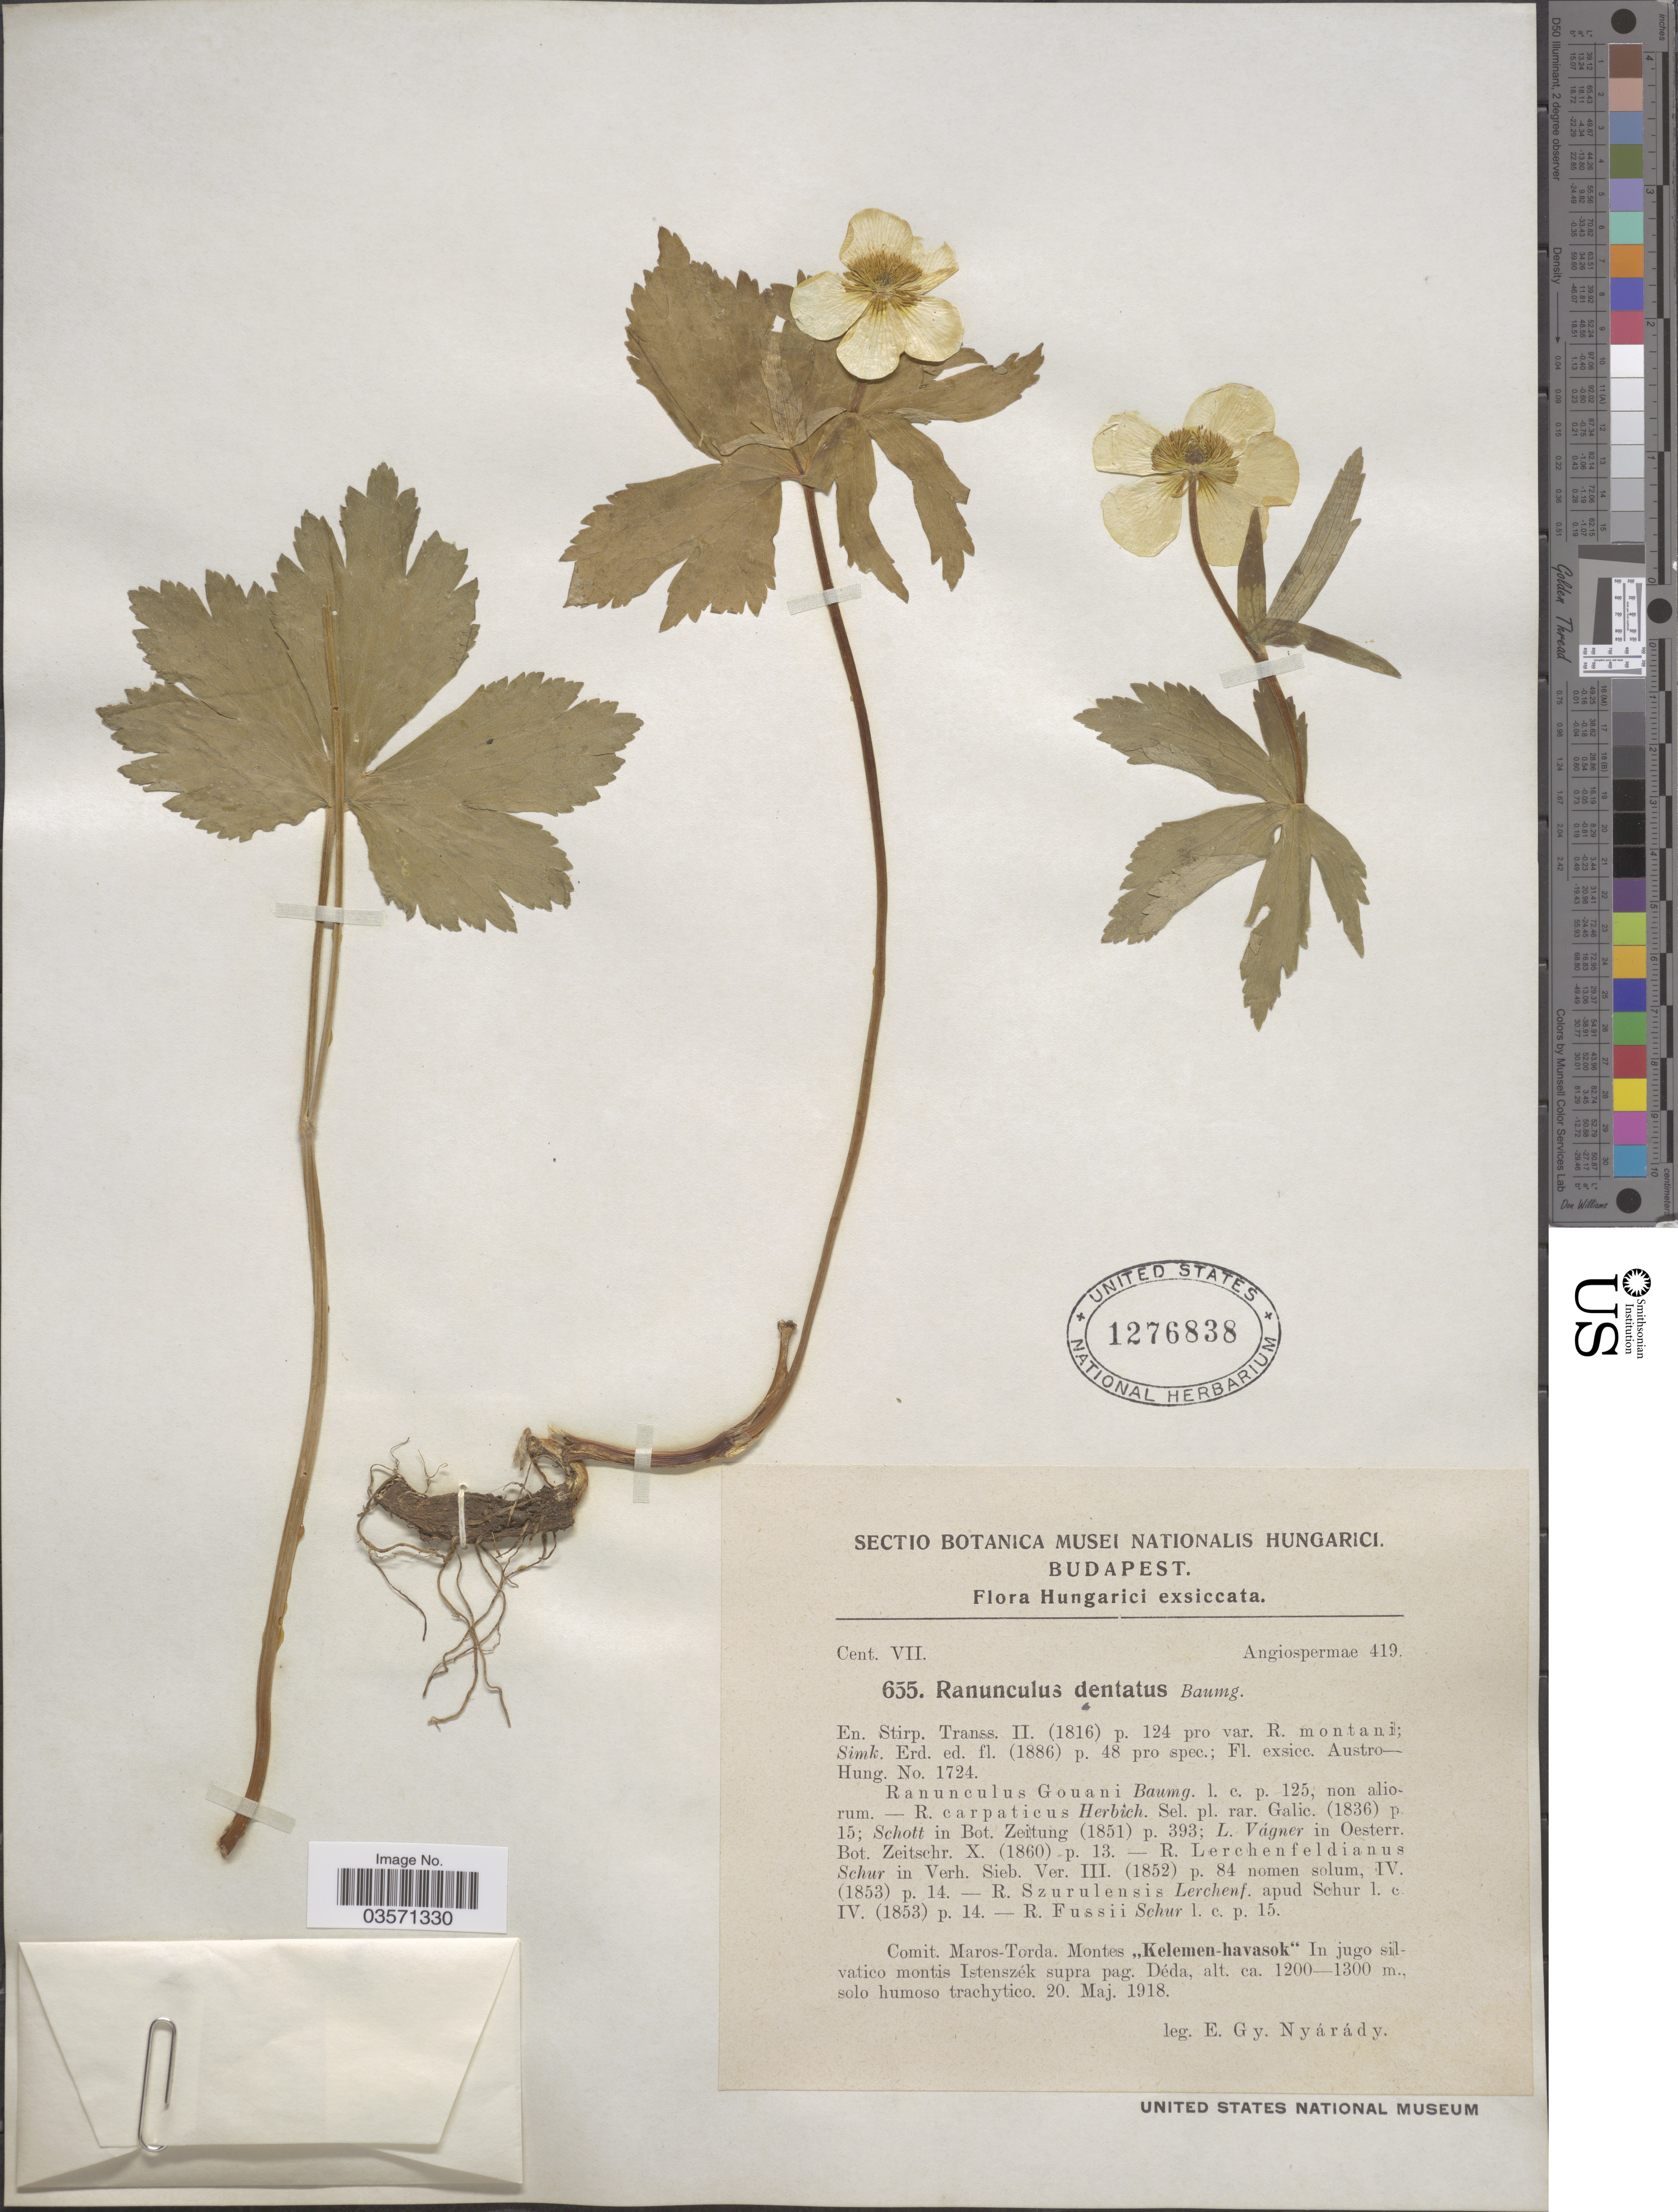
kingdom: Plantae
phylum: Tracheophyta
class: Magnoliopsida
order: Ranunculales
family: Ranunculaceae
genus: Ranunculus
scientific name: Ranunculus dentatus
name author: Freyn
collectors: E. Nyárády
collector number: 655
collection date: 1918-05-20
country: Hungary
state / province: Budapest, Capital District of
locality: Comit. Maros-Torda. Montes "Kelemen-havasok" In jugo silvatico montis Istenszék supra pag. Déda.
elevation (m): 1200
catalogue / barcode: US 1276838